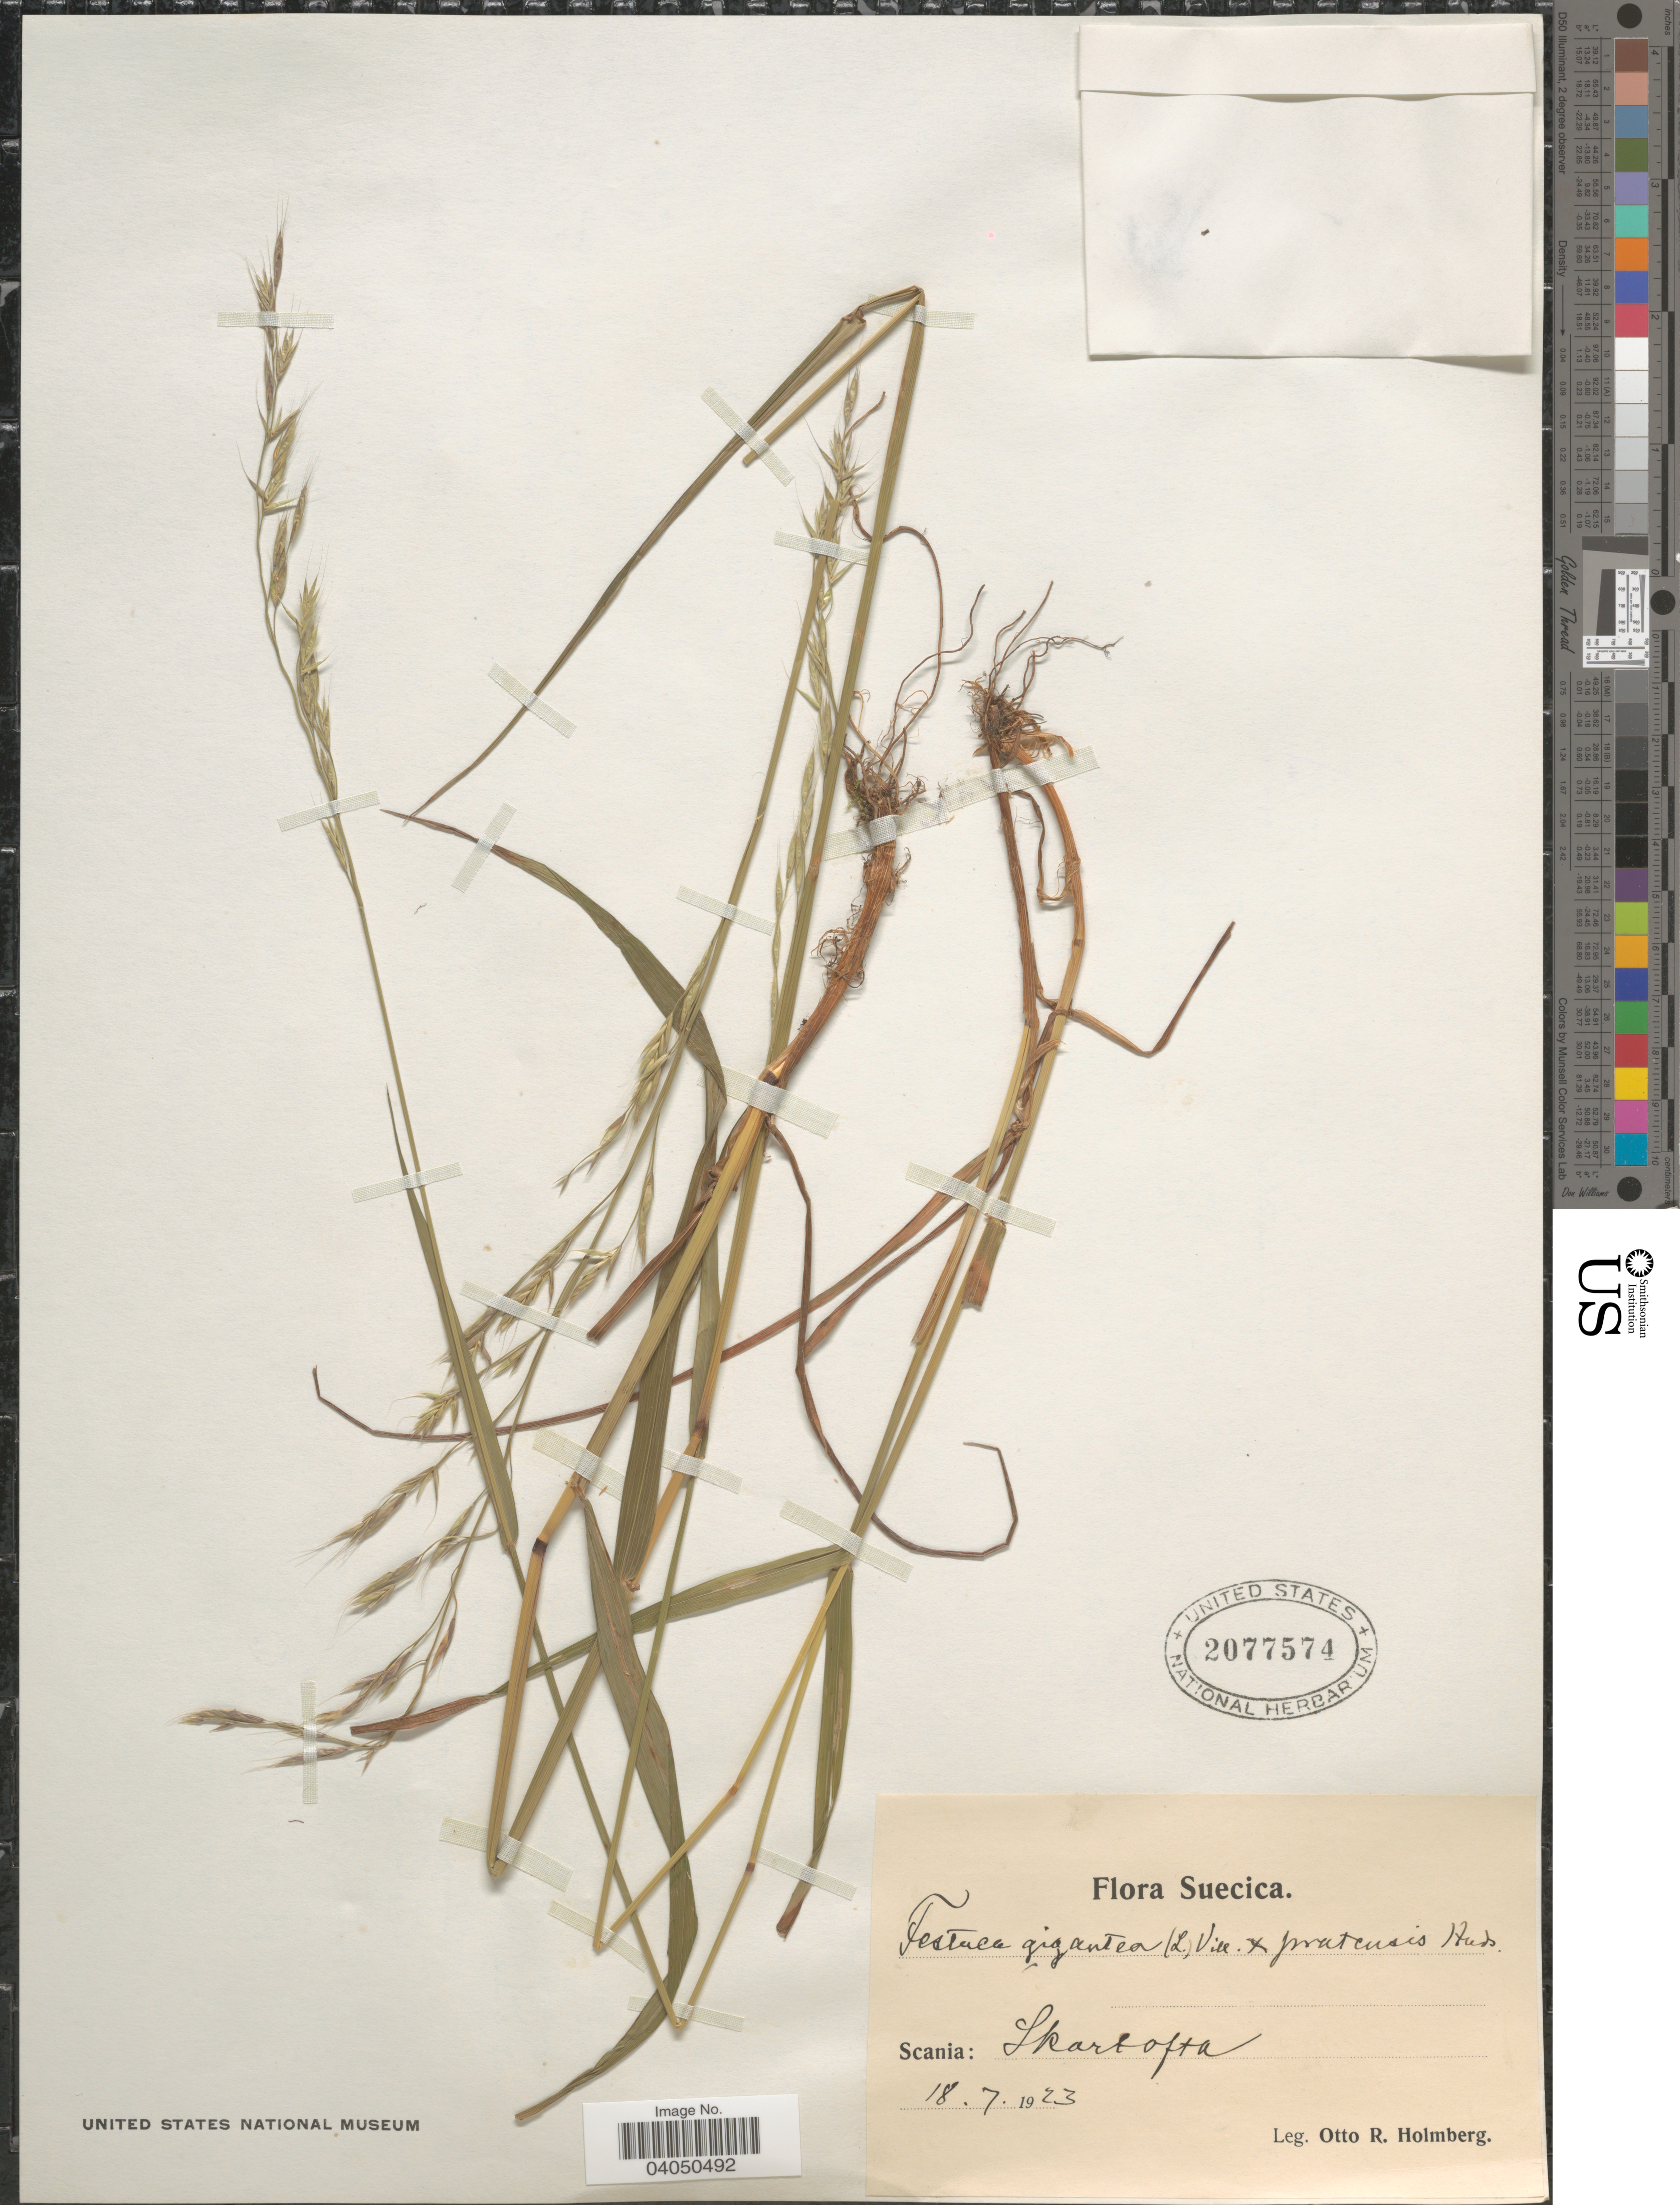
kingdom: Plantae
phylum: Tracheophyta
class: Liliopsida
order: Poales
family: Poaceae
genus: Festuca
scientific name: Festuca sp.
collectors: O. Holmberg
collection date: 1923-07-18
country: Sweden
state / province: Skåne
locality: Suecica. Scania: Skartofta.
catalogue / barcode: US 2077574